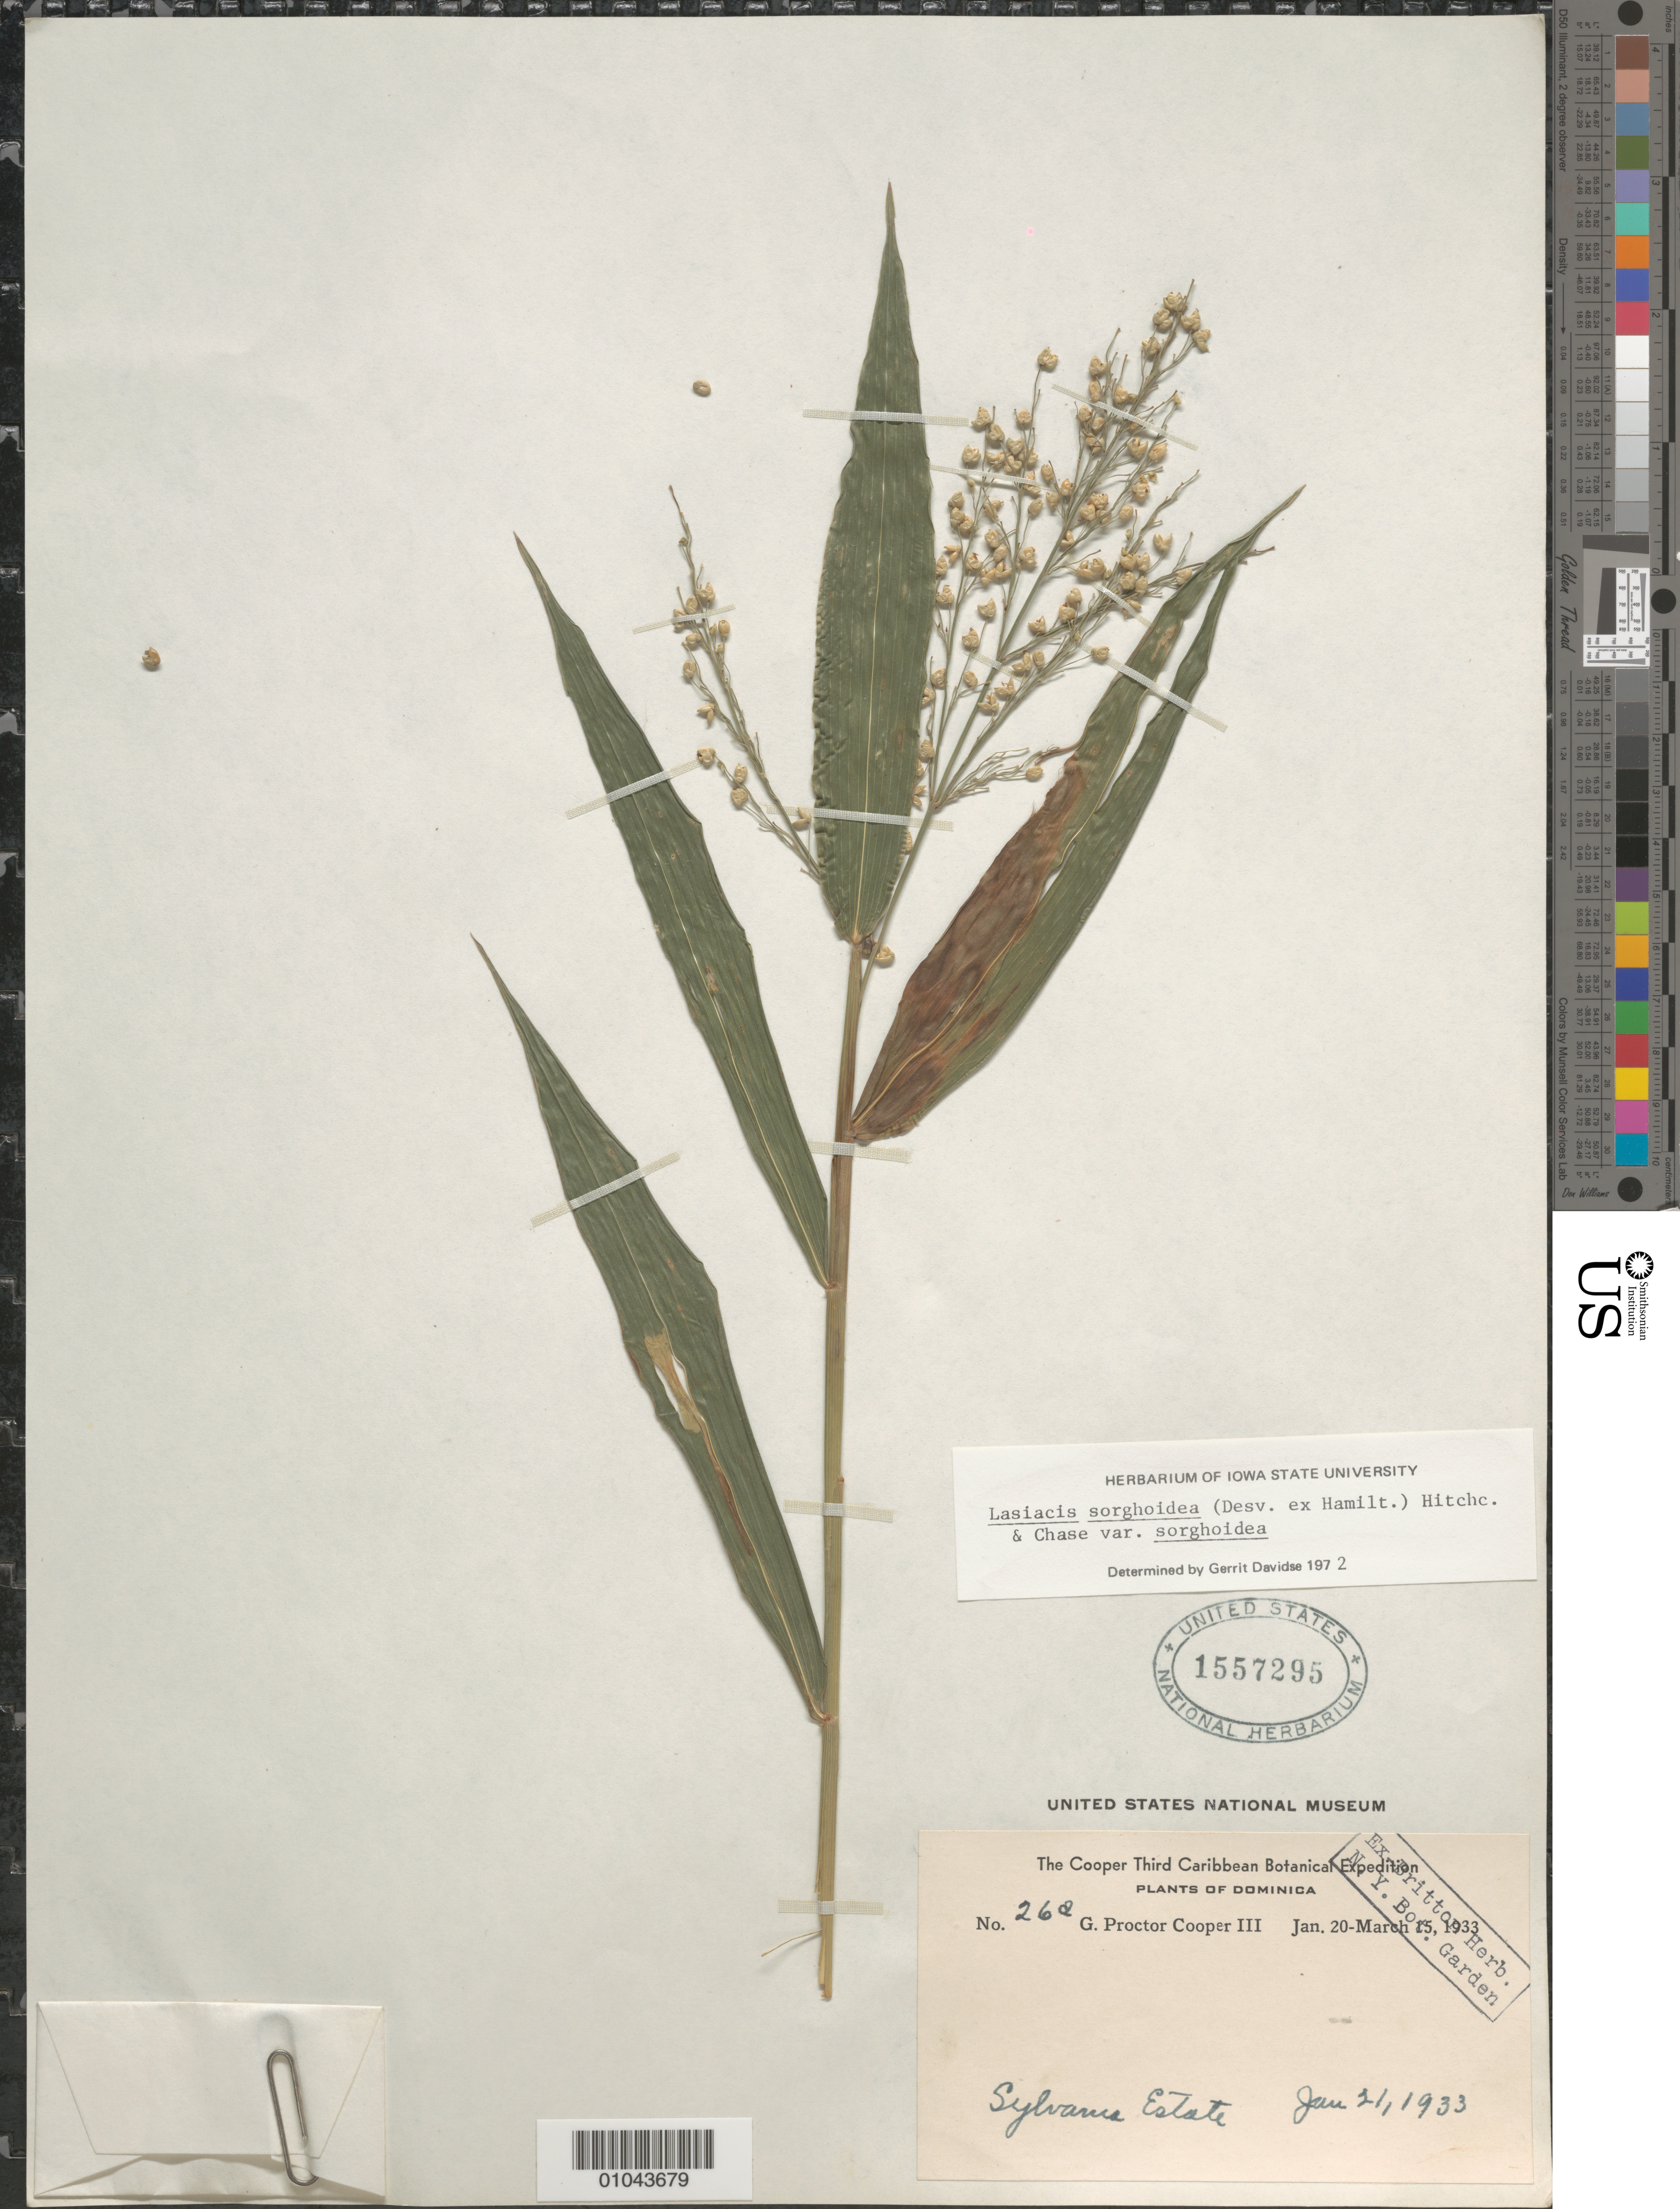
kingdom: Plantae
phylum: Tracheophyta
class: Liliopsida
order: Poales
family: Poaceae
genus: Lasiacis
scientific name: Lasiacis sorghoidea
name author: (Desv. ex Ham.) Hitchc. & Chase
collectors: G. Cooper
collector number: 262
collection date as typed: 21 Jan 1933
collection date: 1933-01-21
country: Dominica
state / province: St. Paul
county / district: Sylvania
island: Dominica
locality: Sylvania Estate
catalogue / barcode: US 1557295